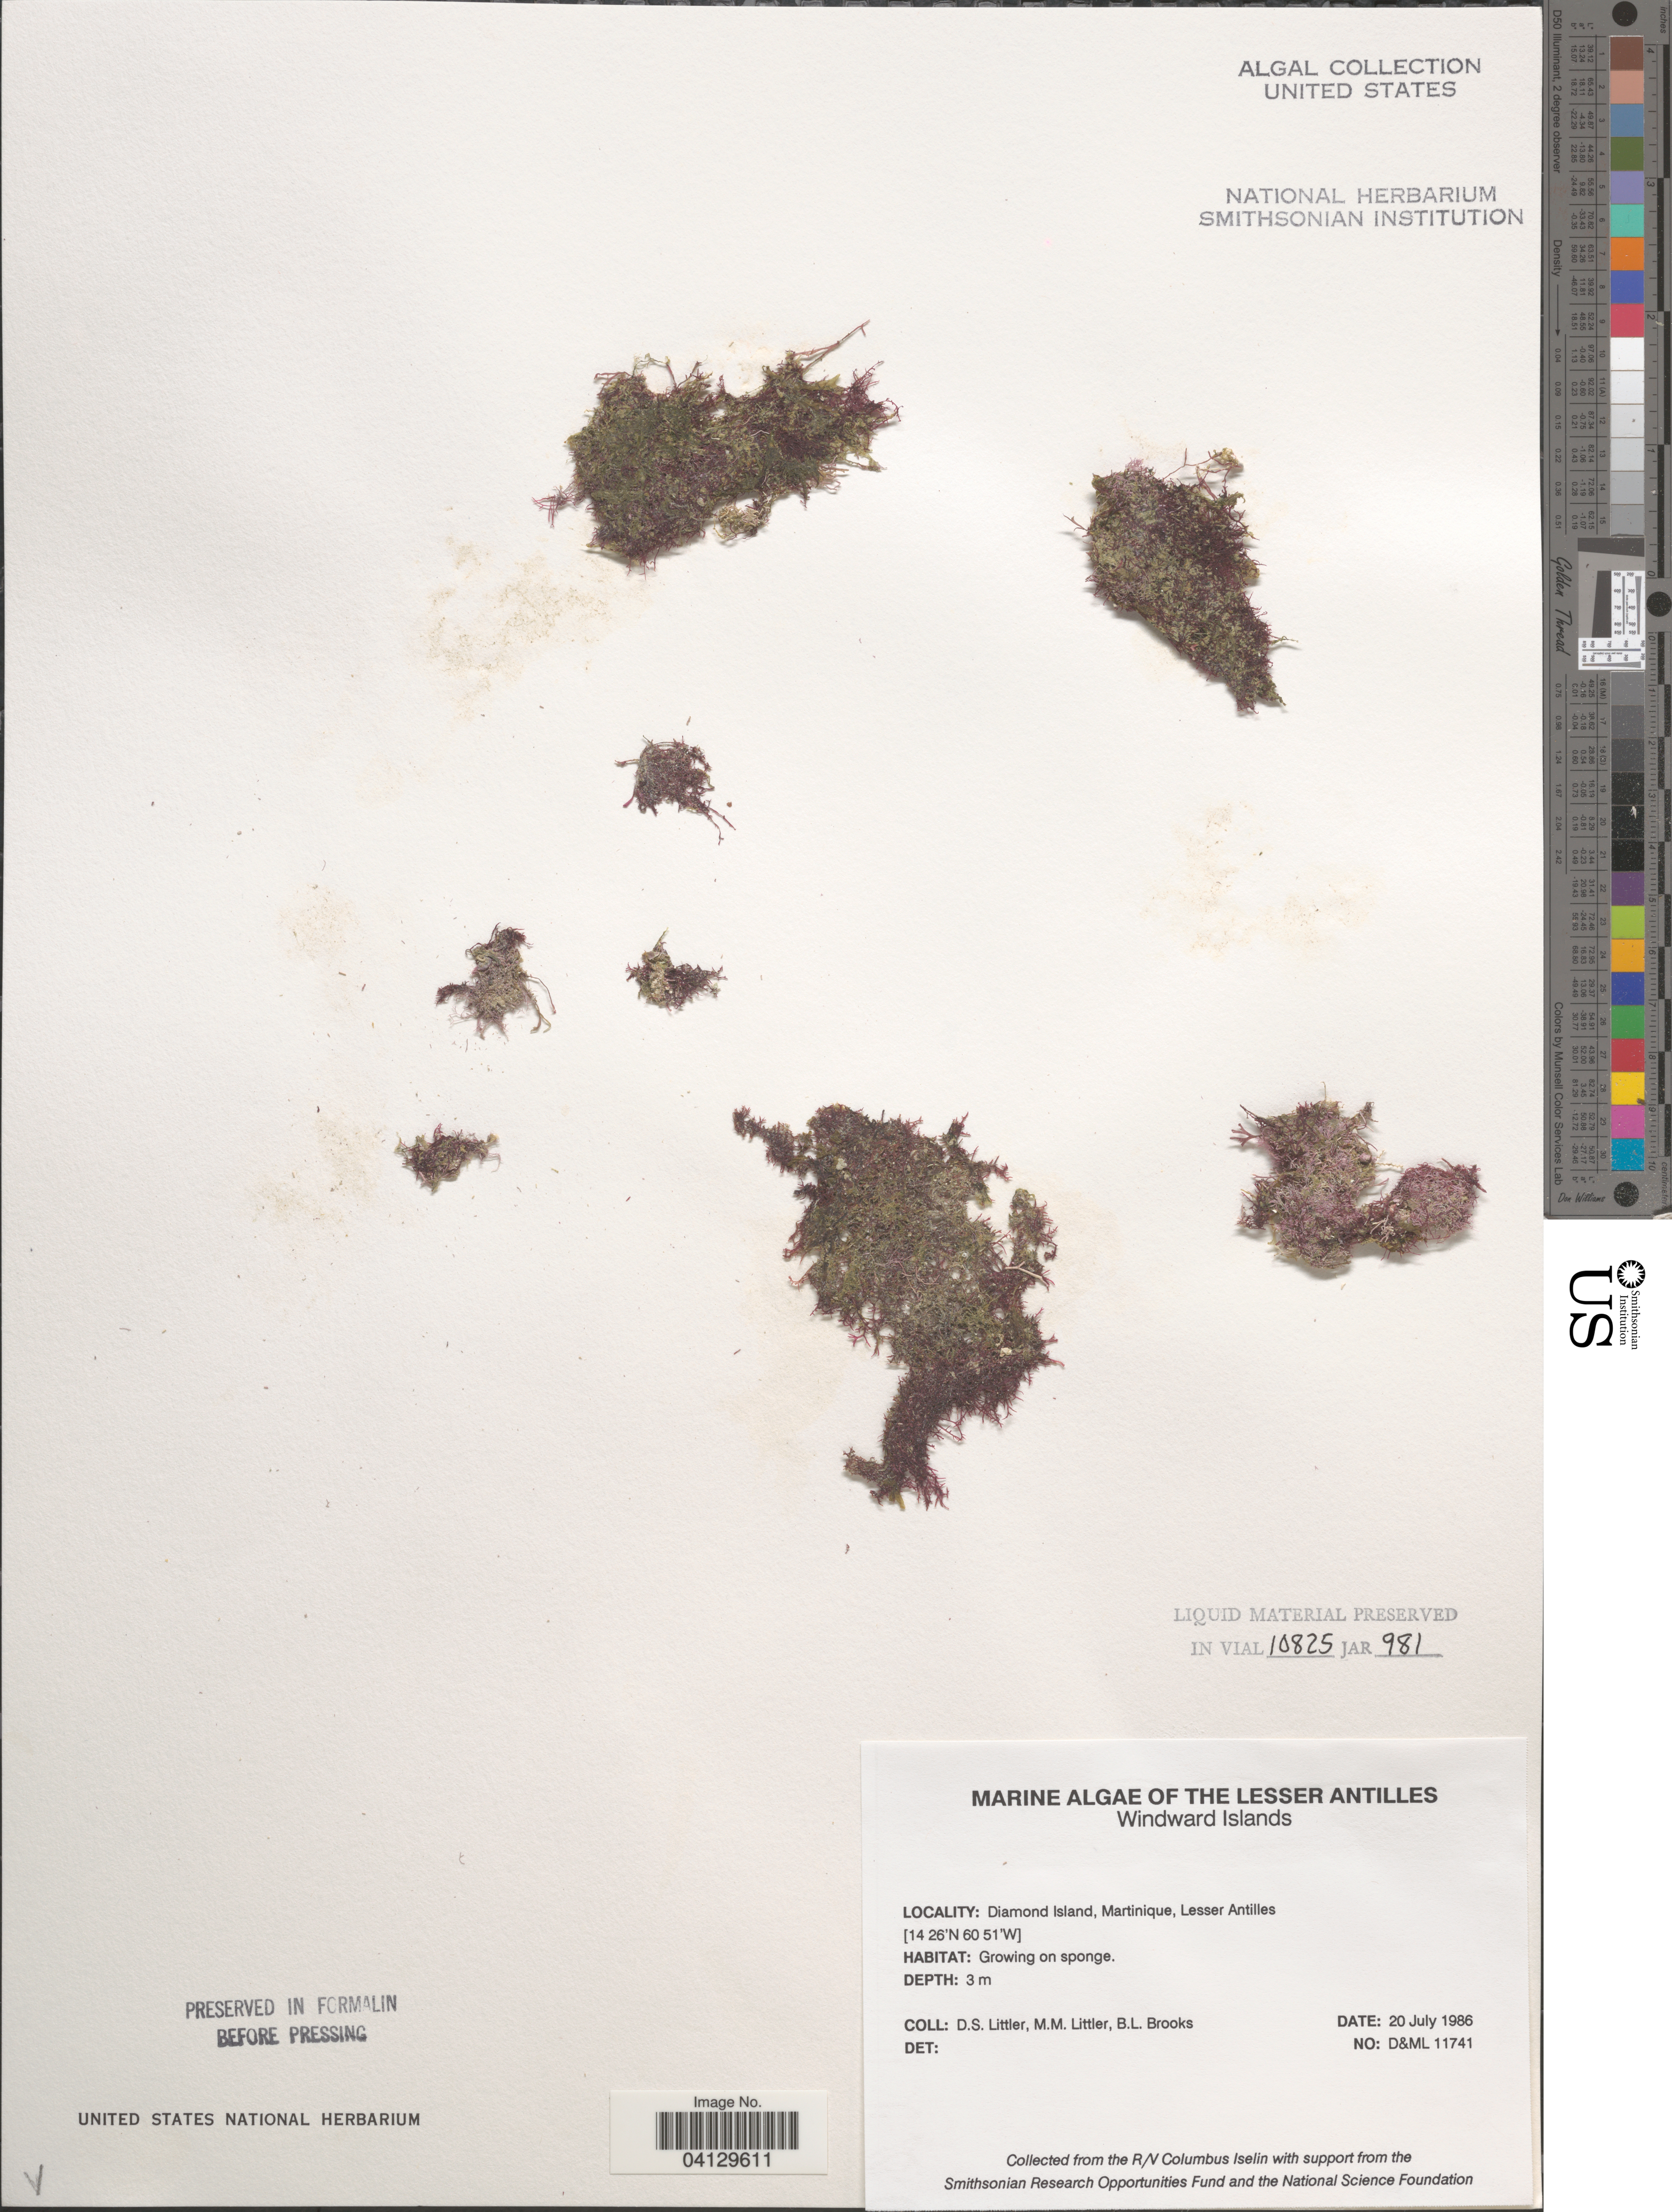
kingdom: Plantae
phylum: Rhodophyta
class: Florideophyceae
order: Corallinales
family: Corallinaceae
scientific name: Crustose Coralline Algae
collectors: D. S. Littler & B. Brooks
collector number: D&ML11741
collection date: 1986-07-20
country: Martinique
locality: The Lesser Antilles. Windward Islands. Diamond Island.